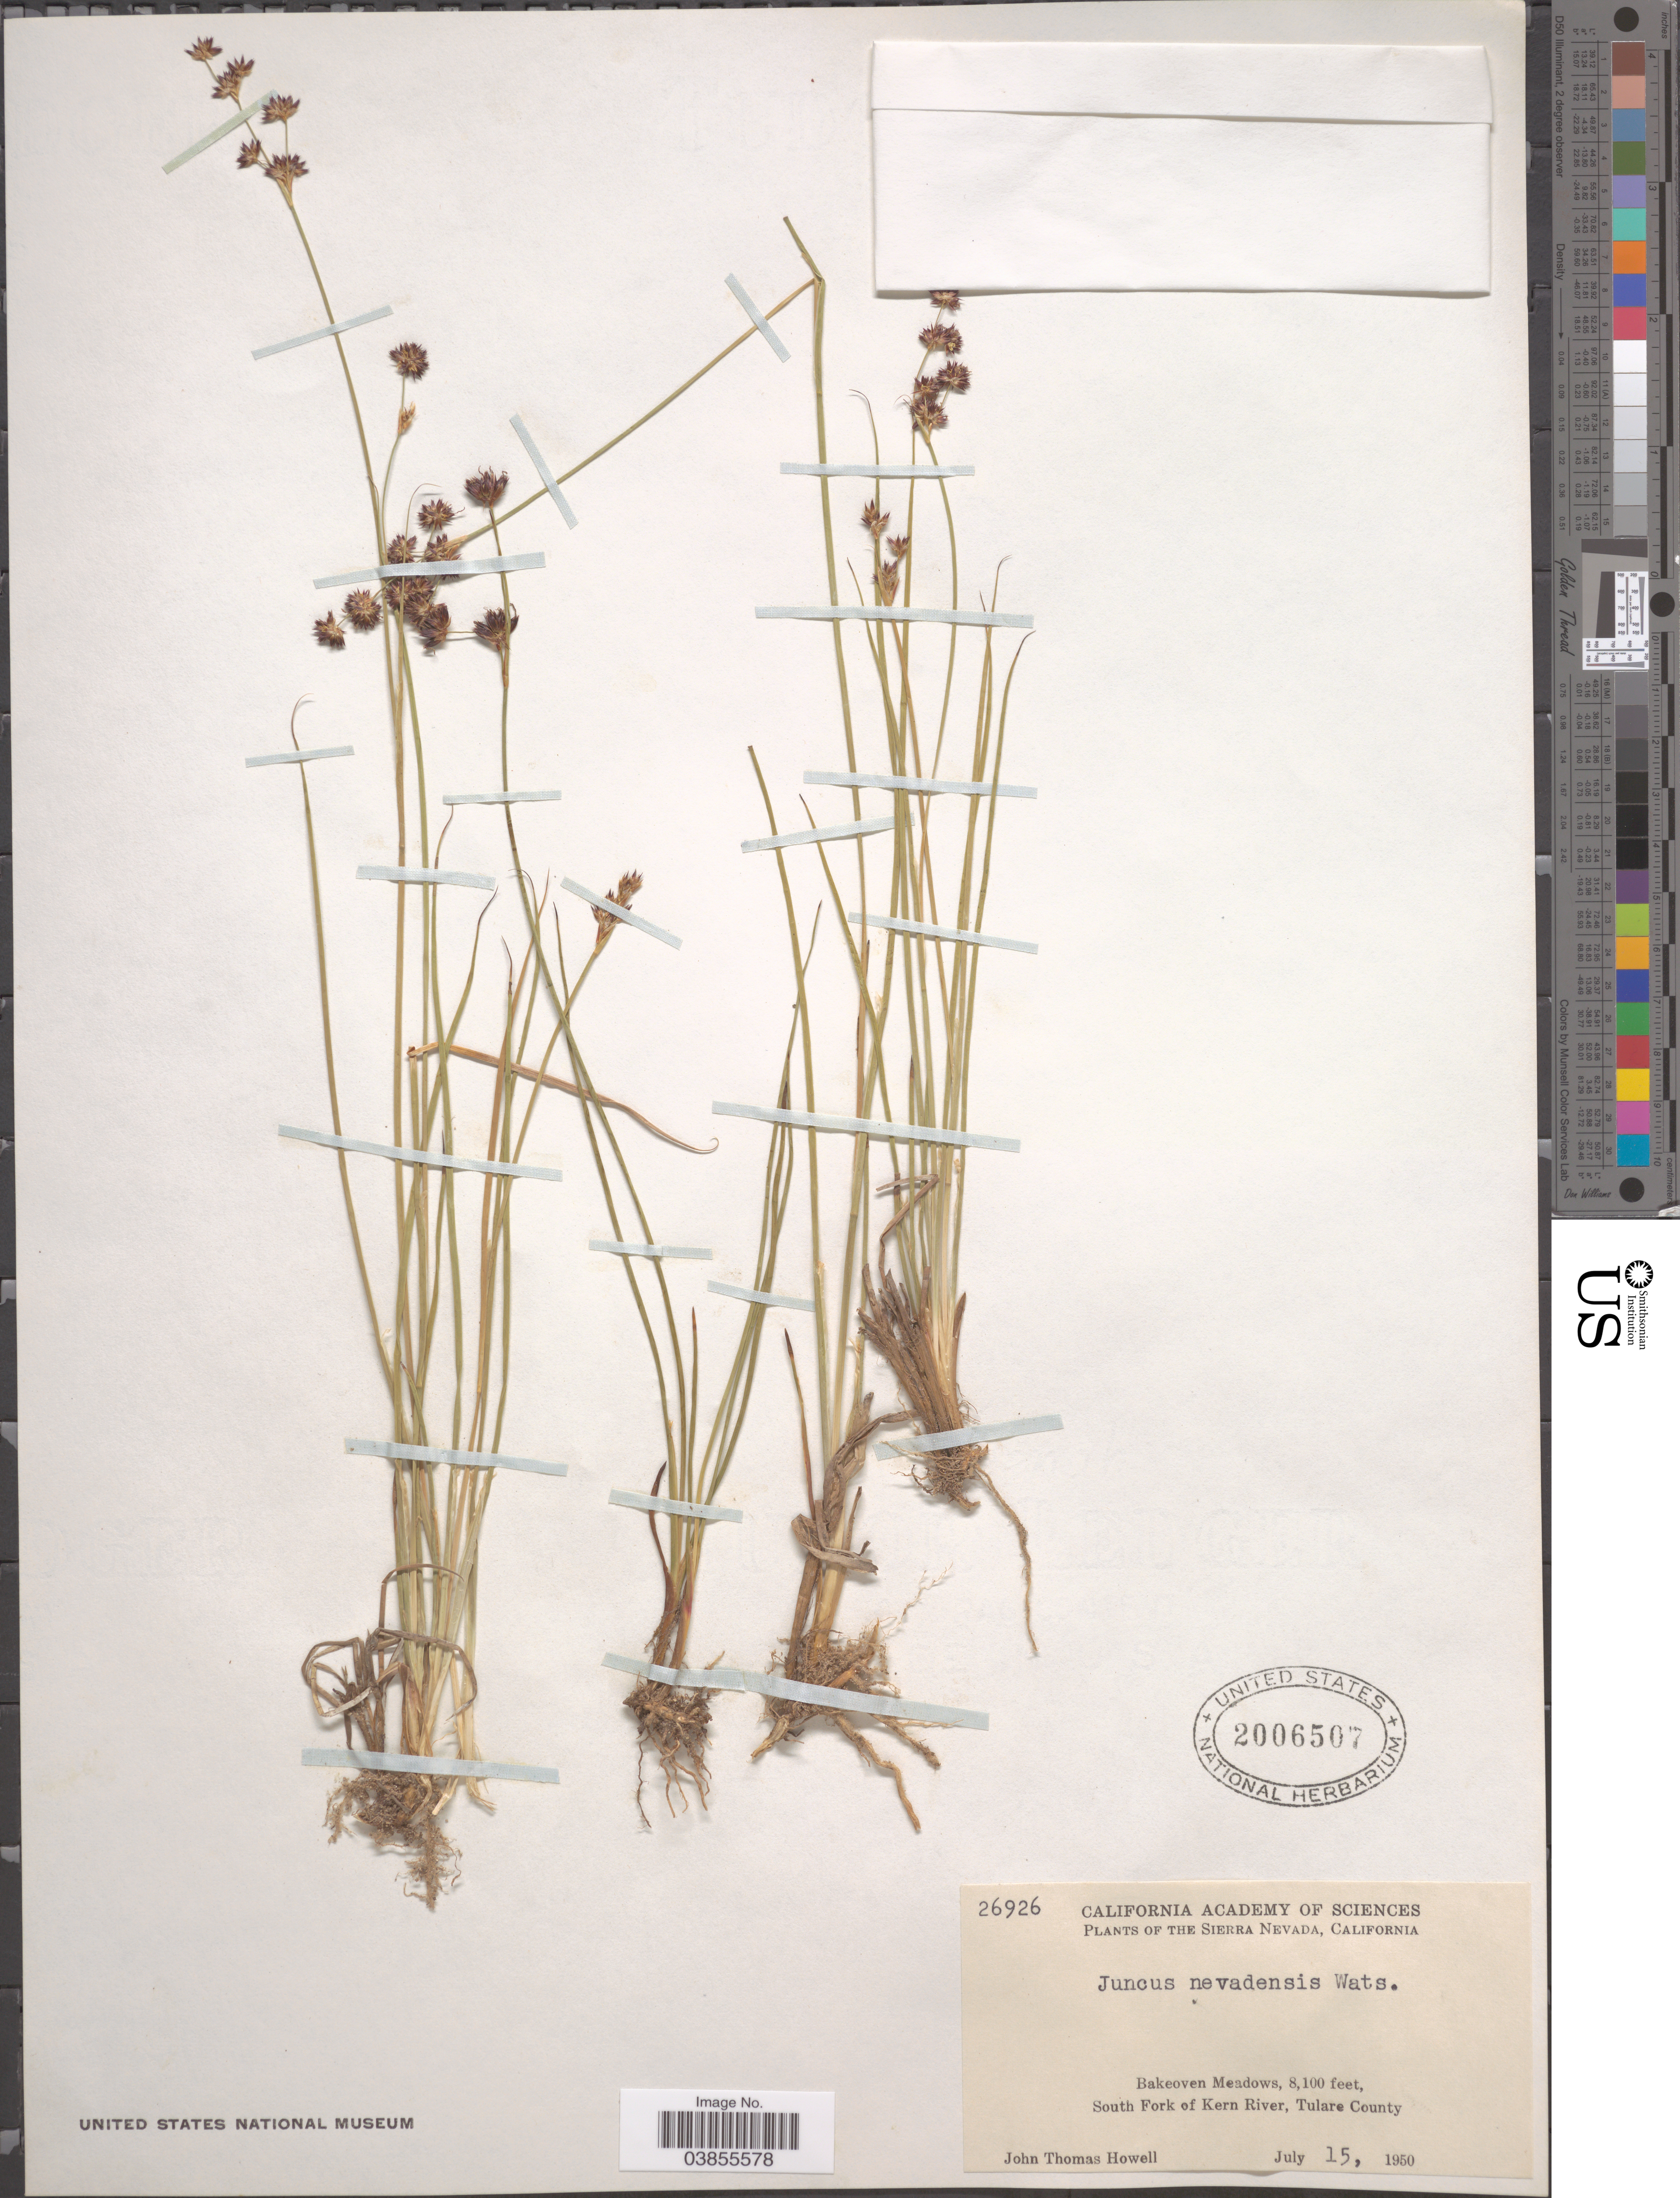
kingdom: Plantae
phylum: Tracheophyta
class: Liliopsida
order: Poales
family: Juncaceae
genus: Juncus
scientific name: Juncus nevadensis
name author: S. Watson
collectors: J. T. Howell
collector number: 26926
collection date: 1950-07-15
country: United States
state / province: California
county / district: Tulare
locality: The Sierra Nevada. Bakeoven Meadows. South Fork of Kern River, Tulare County.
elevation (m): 2469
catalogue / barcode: US 2006507